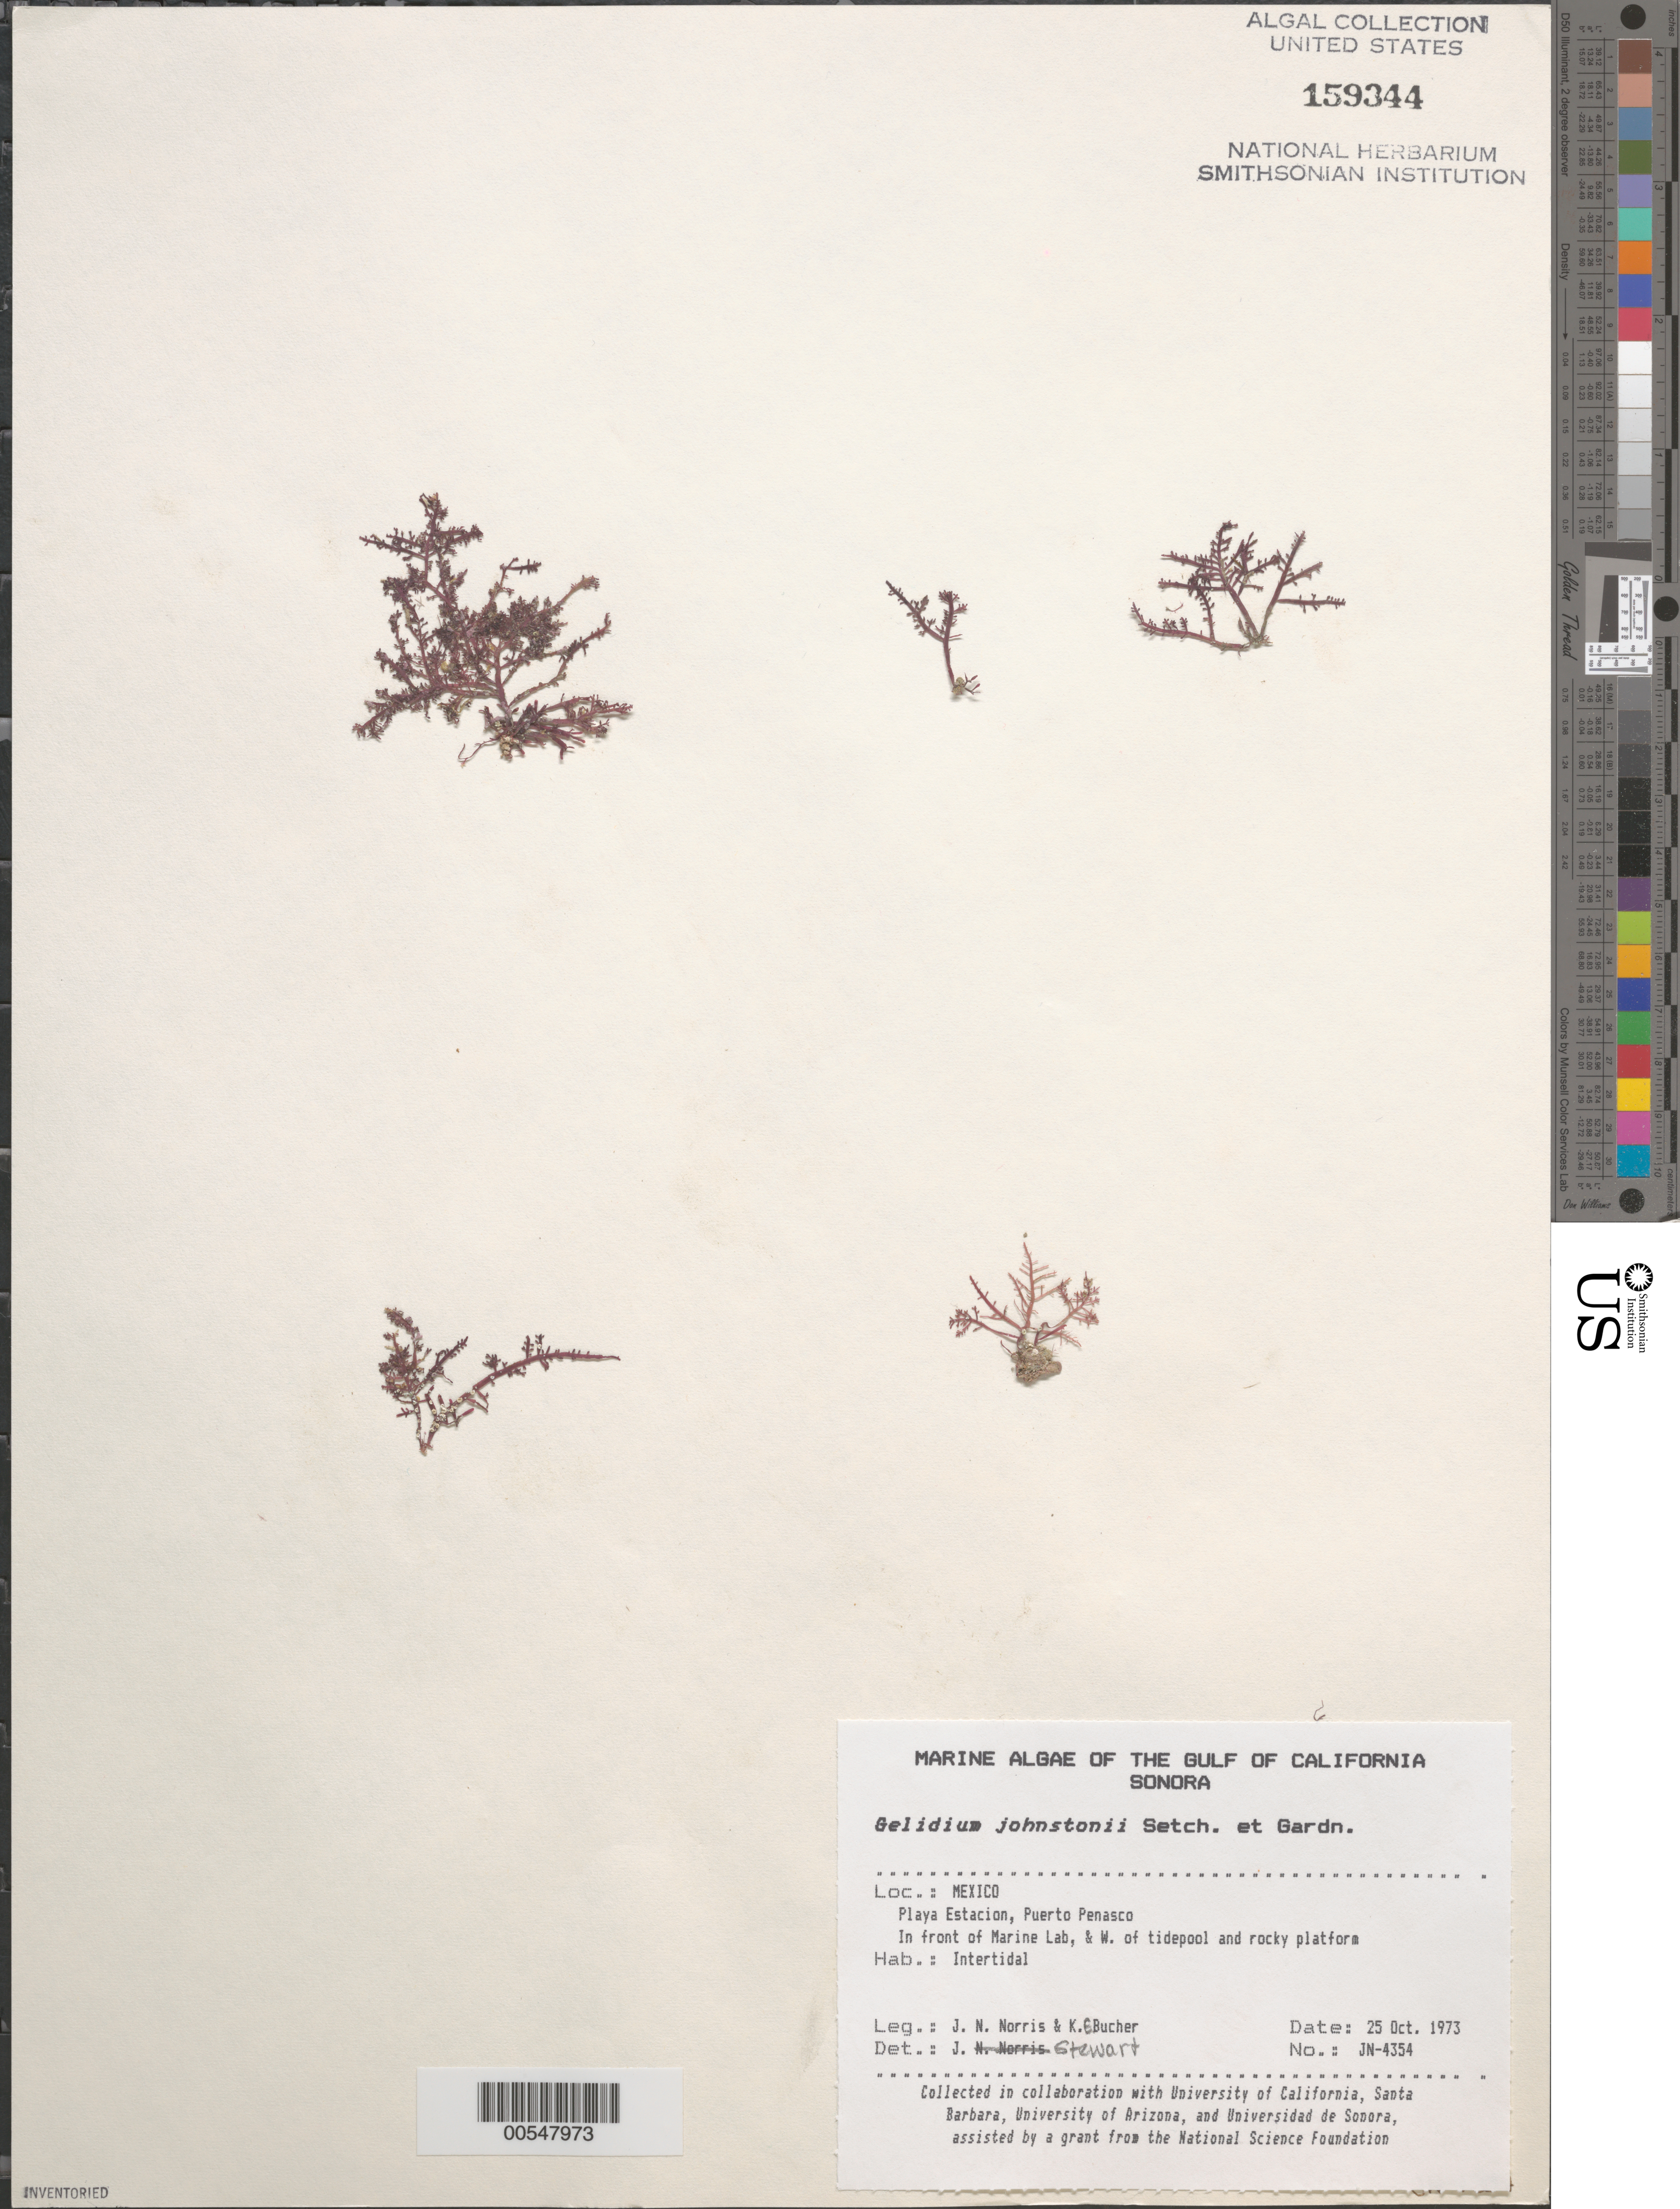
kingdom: Plantae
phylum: Rhodophyta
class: Florideophyceae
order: Gelidiales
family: Gelidiaceae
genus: Gelidium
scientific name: Gelidium johnstonii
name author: Setchell & N.L. Gardner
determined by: Stewart, J.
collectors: J. N. Norris & K. E. Bucher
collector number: JN-4354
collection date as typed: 25 Oct 1973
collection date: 1973-10-25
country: Mexico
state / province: Sonora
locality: Playa Estacion, Puerto Penasco, marine laboratory station shore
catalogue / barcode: US 159344